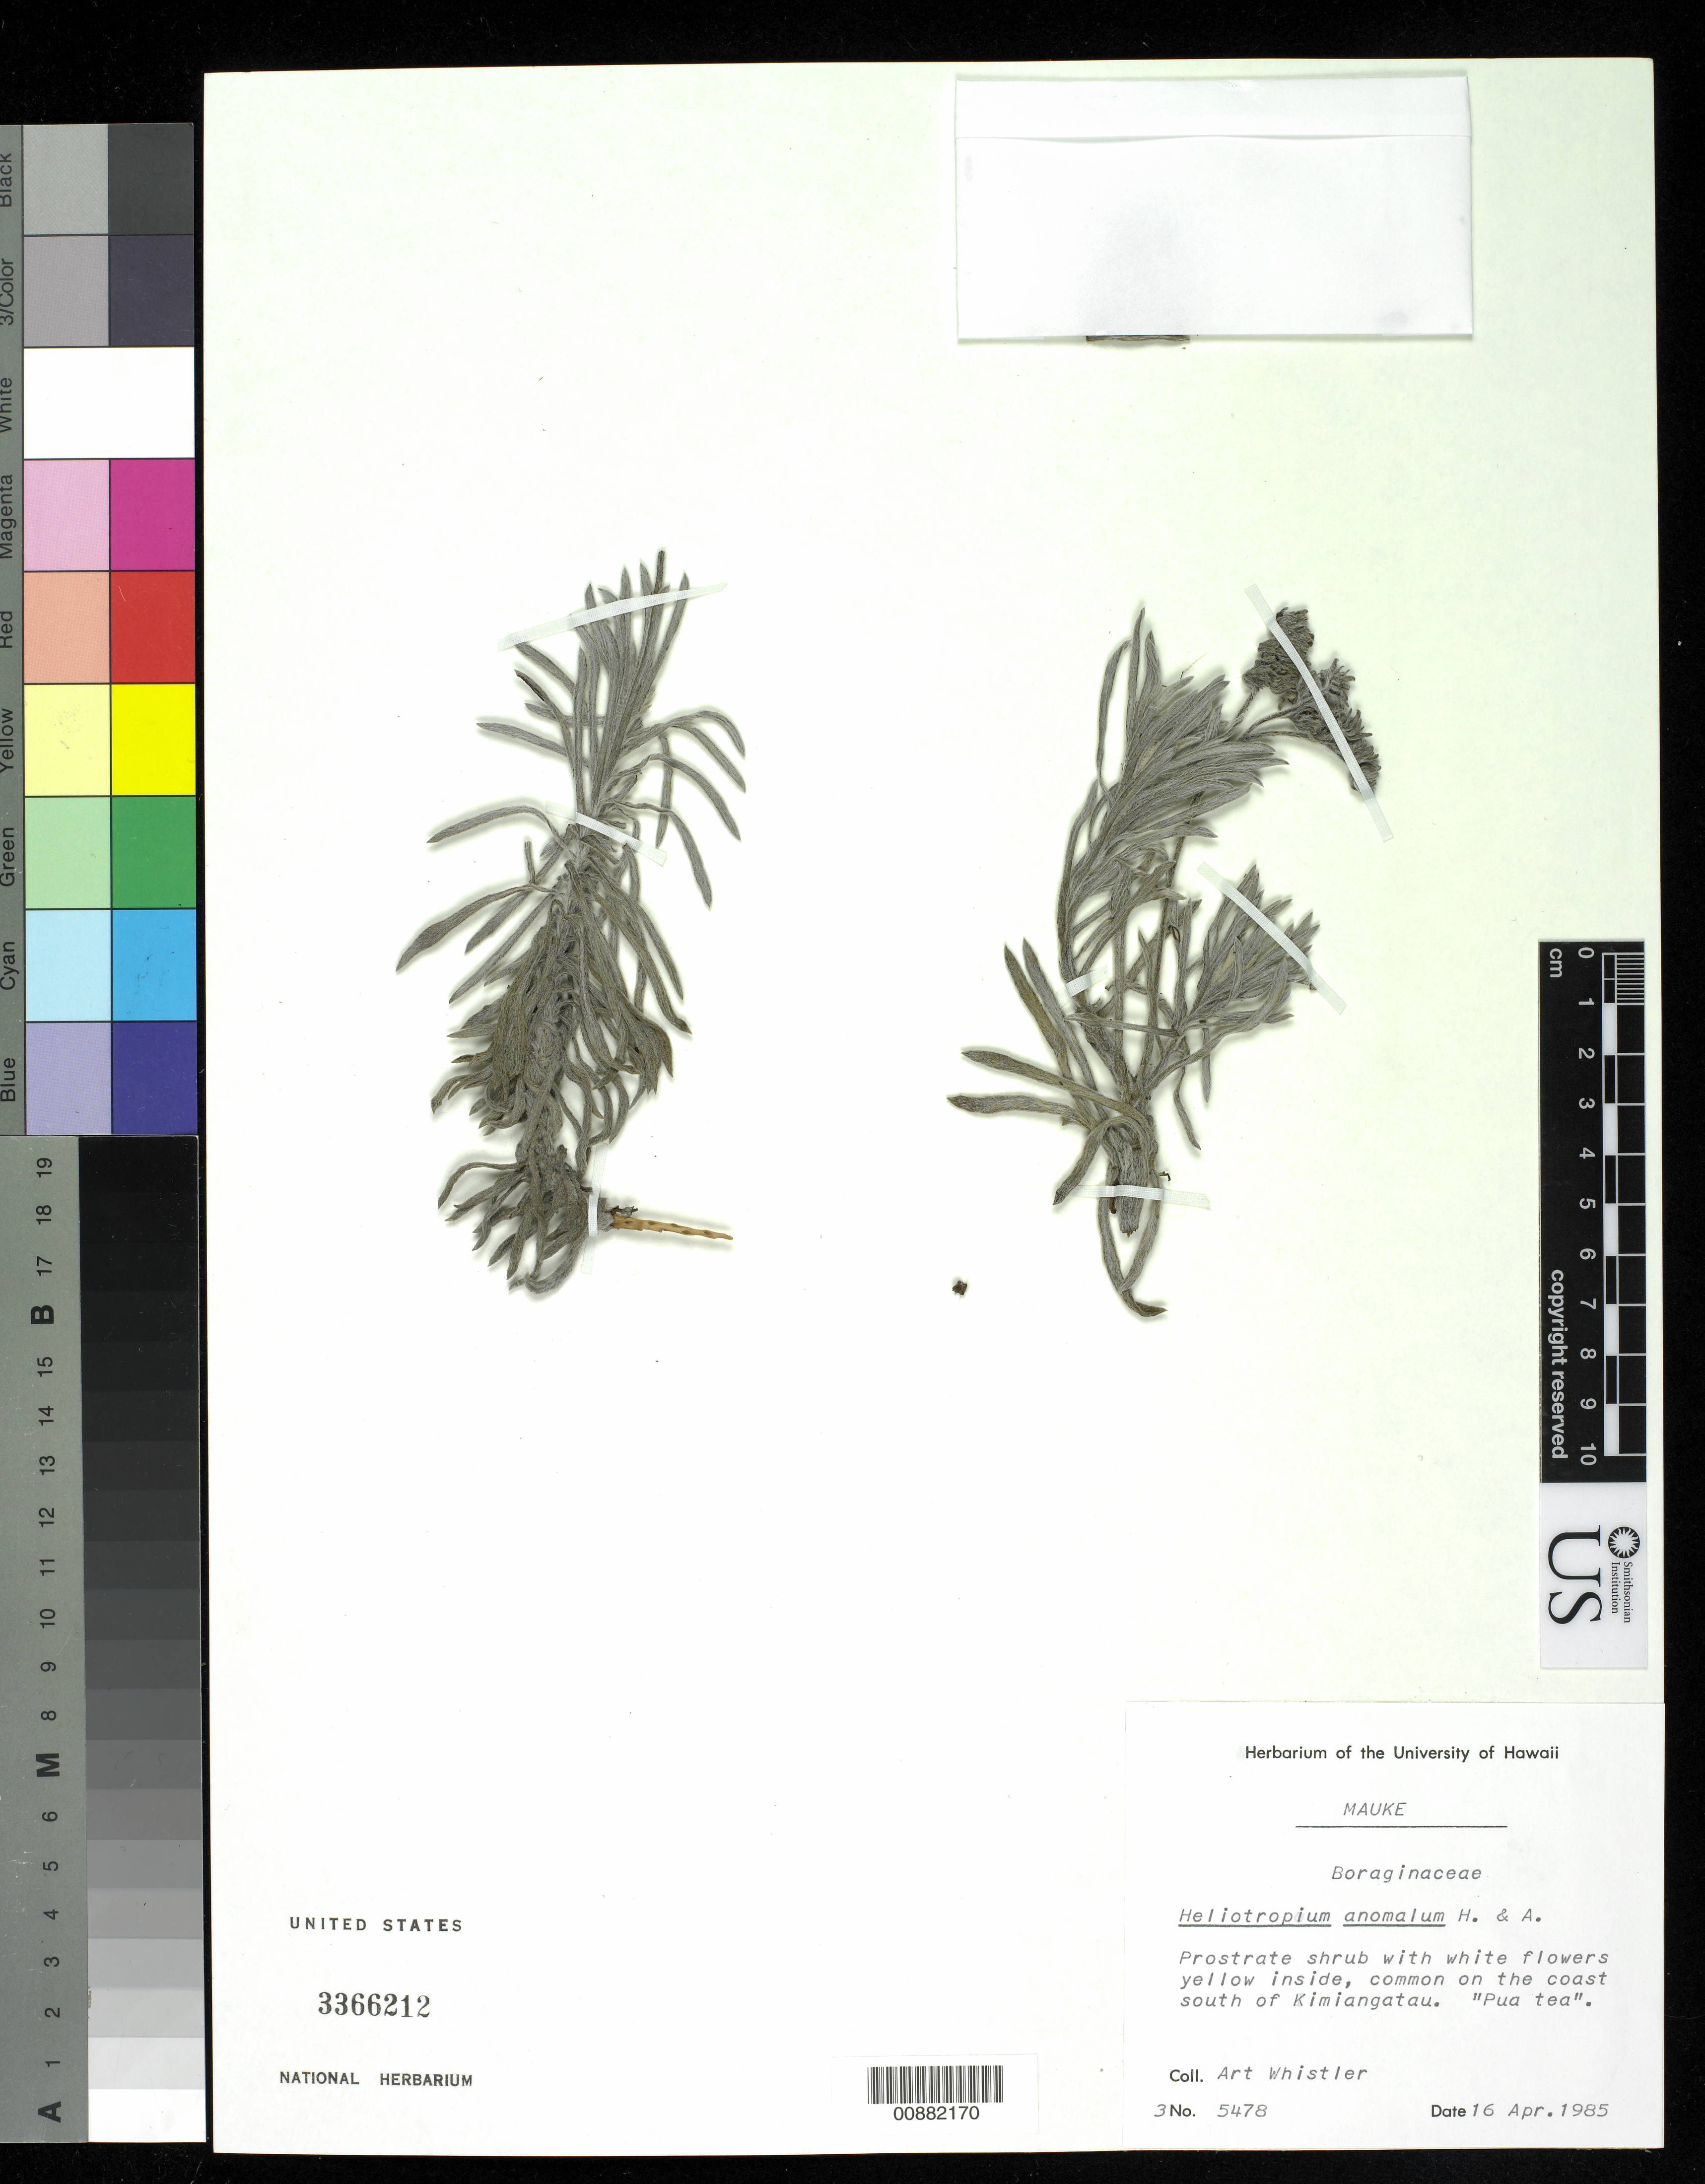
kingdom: Plantae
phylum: Tracheophyta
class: Magnoliopsida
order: Boraginales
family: Heliotropiaceae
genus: Heliotropium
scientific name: Heliotropium anomalum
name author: Hook. & Arn.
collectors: A. Whistler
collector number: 5478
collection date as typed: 16 Apr 1985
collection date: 1985-04-16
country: Cook Islands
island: Mauke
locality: the coast south of Kimiangatau.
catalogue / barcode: US 3366212